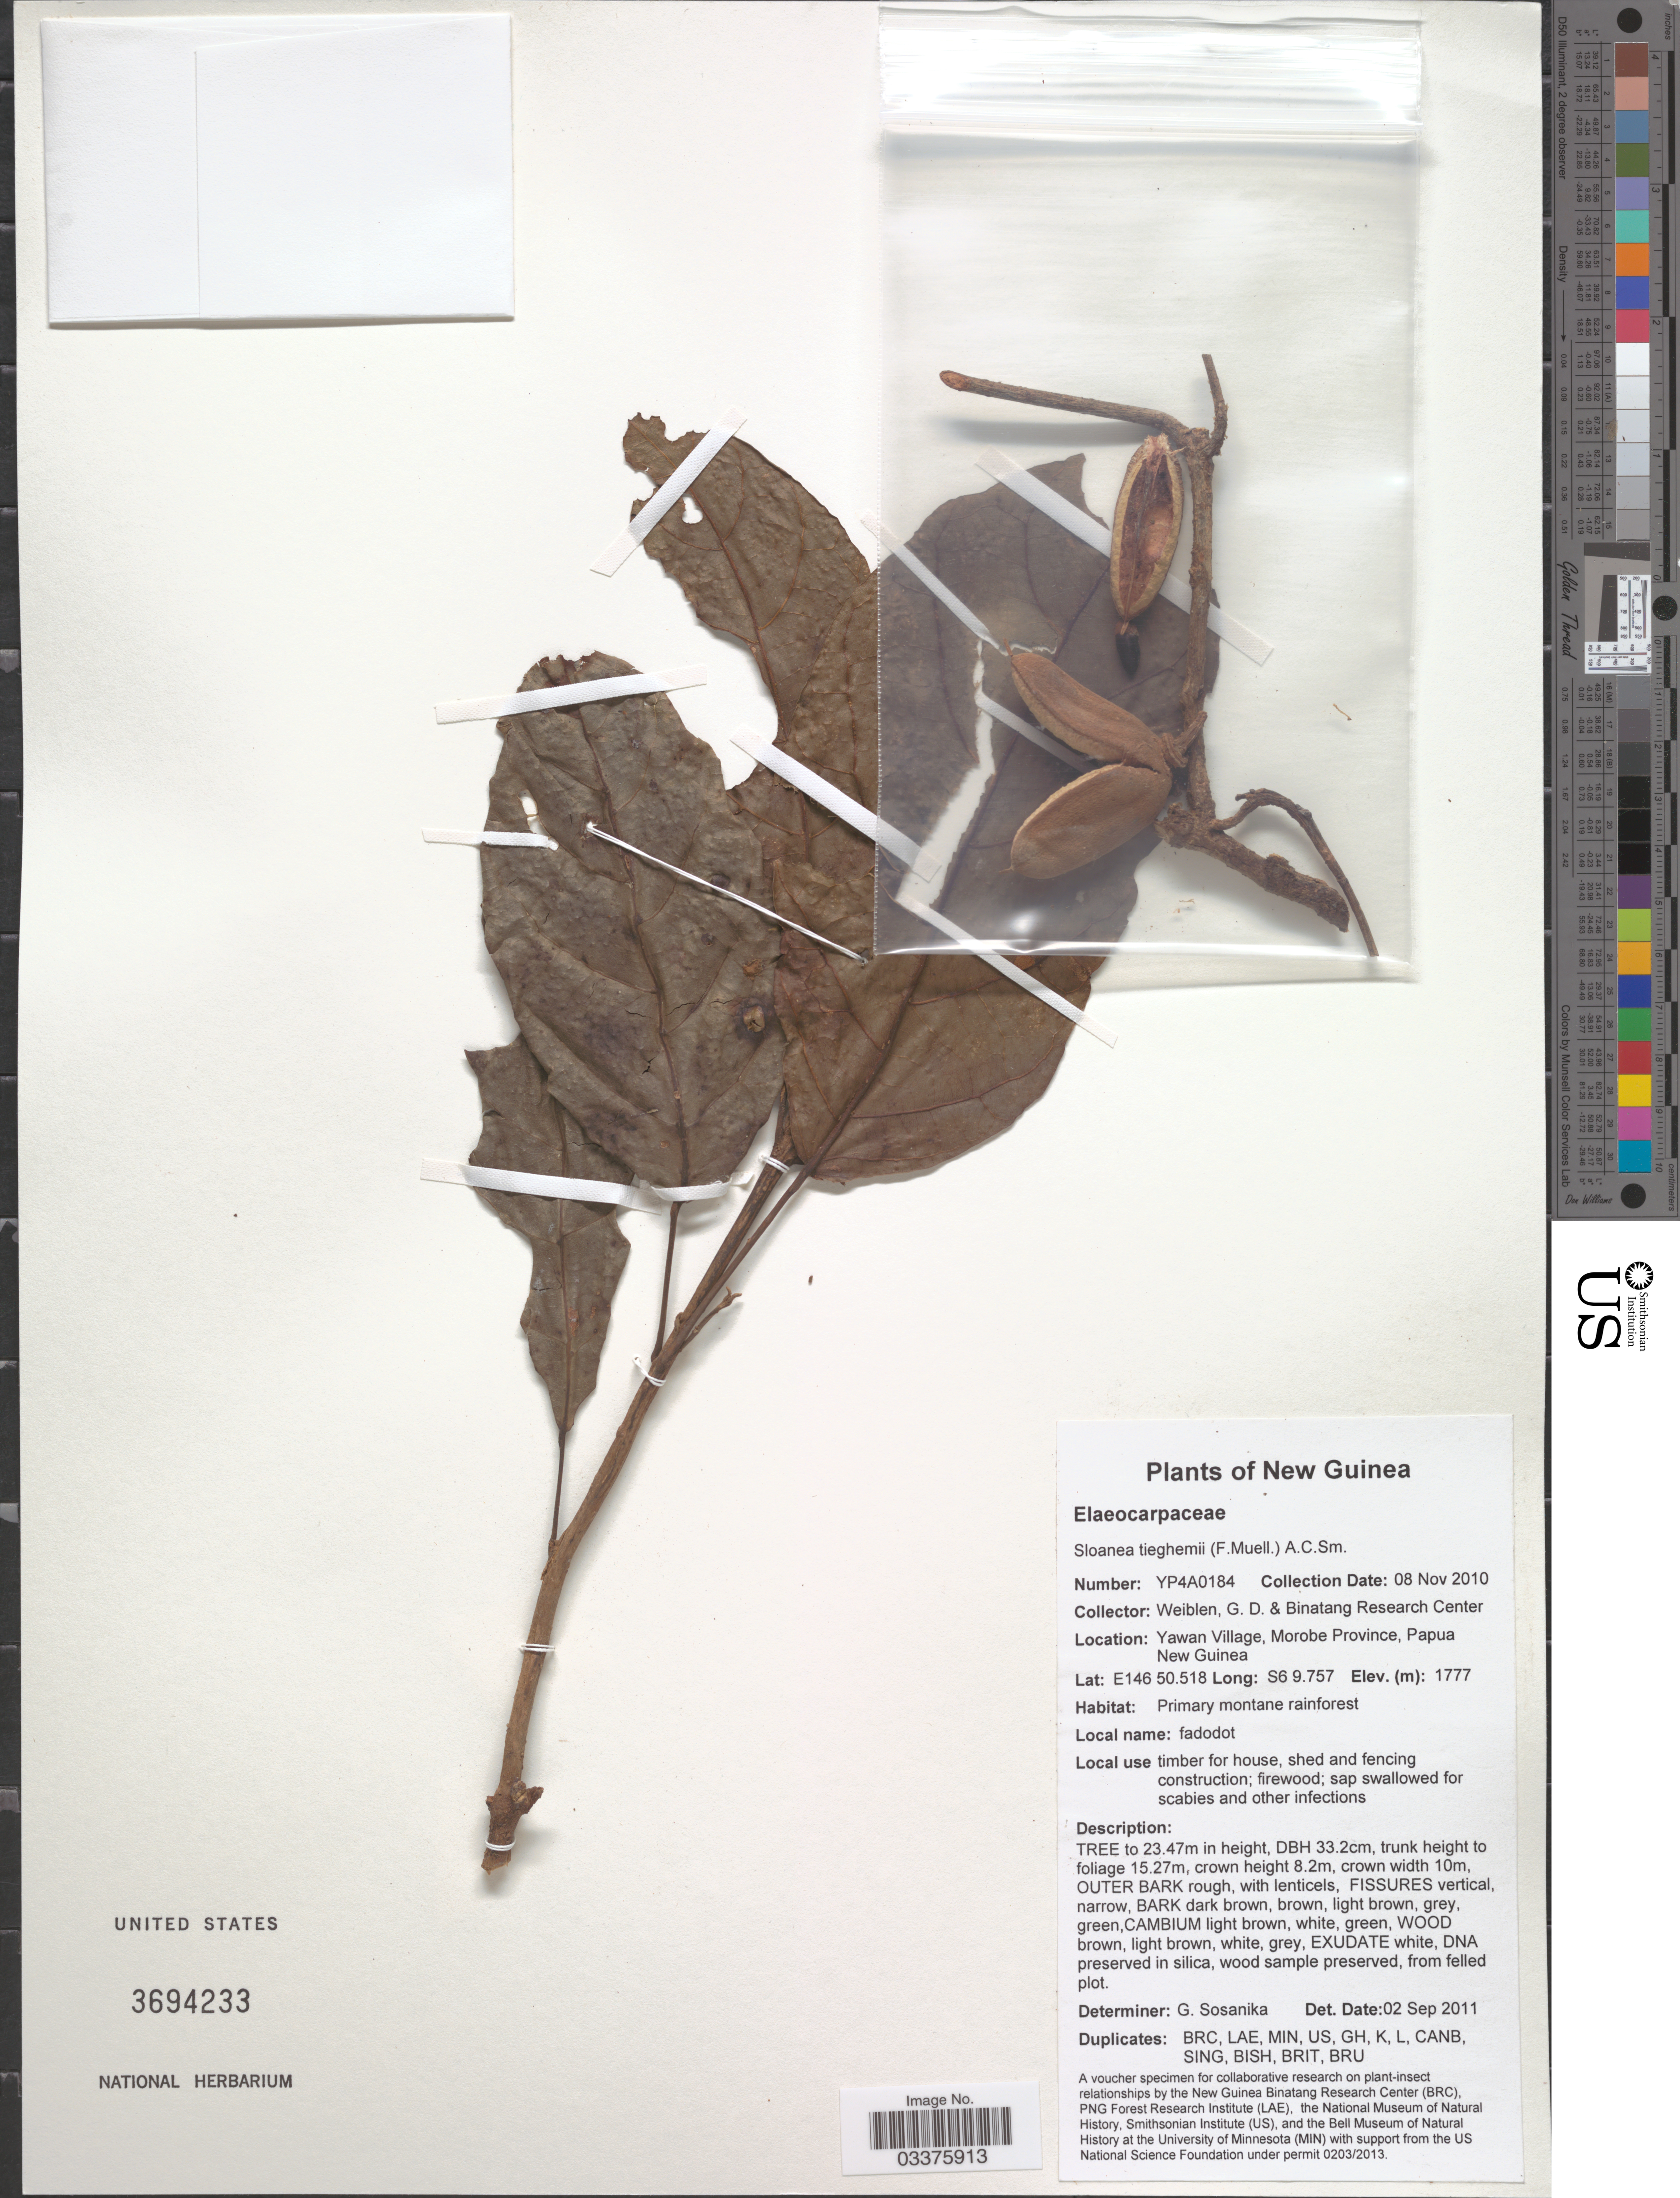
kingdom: Plantae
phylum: Tracheophyta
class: Magnoliopsida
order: Oxalidales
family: Elaeocarpaceae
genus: Sloanea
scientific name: Sloanea tieghemi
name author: A.C. Sm.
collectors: G. D. Weiblen & Binatang Research Center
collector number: YP4A0184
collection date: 2010-11-08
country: Papua New Guinea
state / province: Morobe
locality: New Guinea. Yawan Village.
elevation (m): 1777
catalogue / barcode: US 3694233